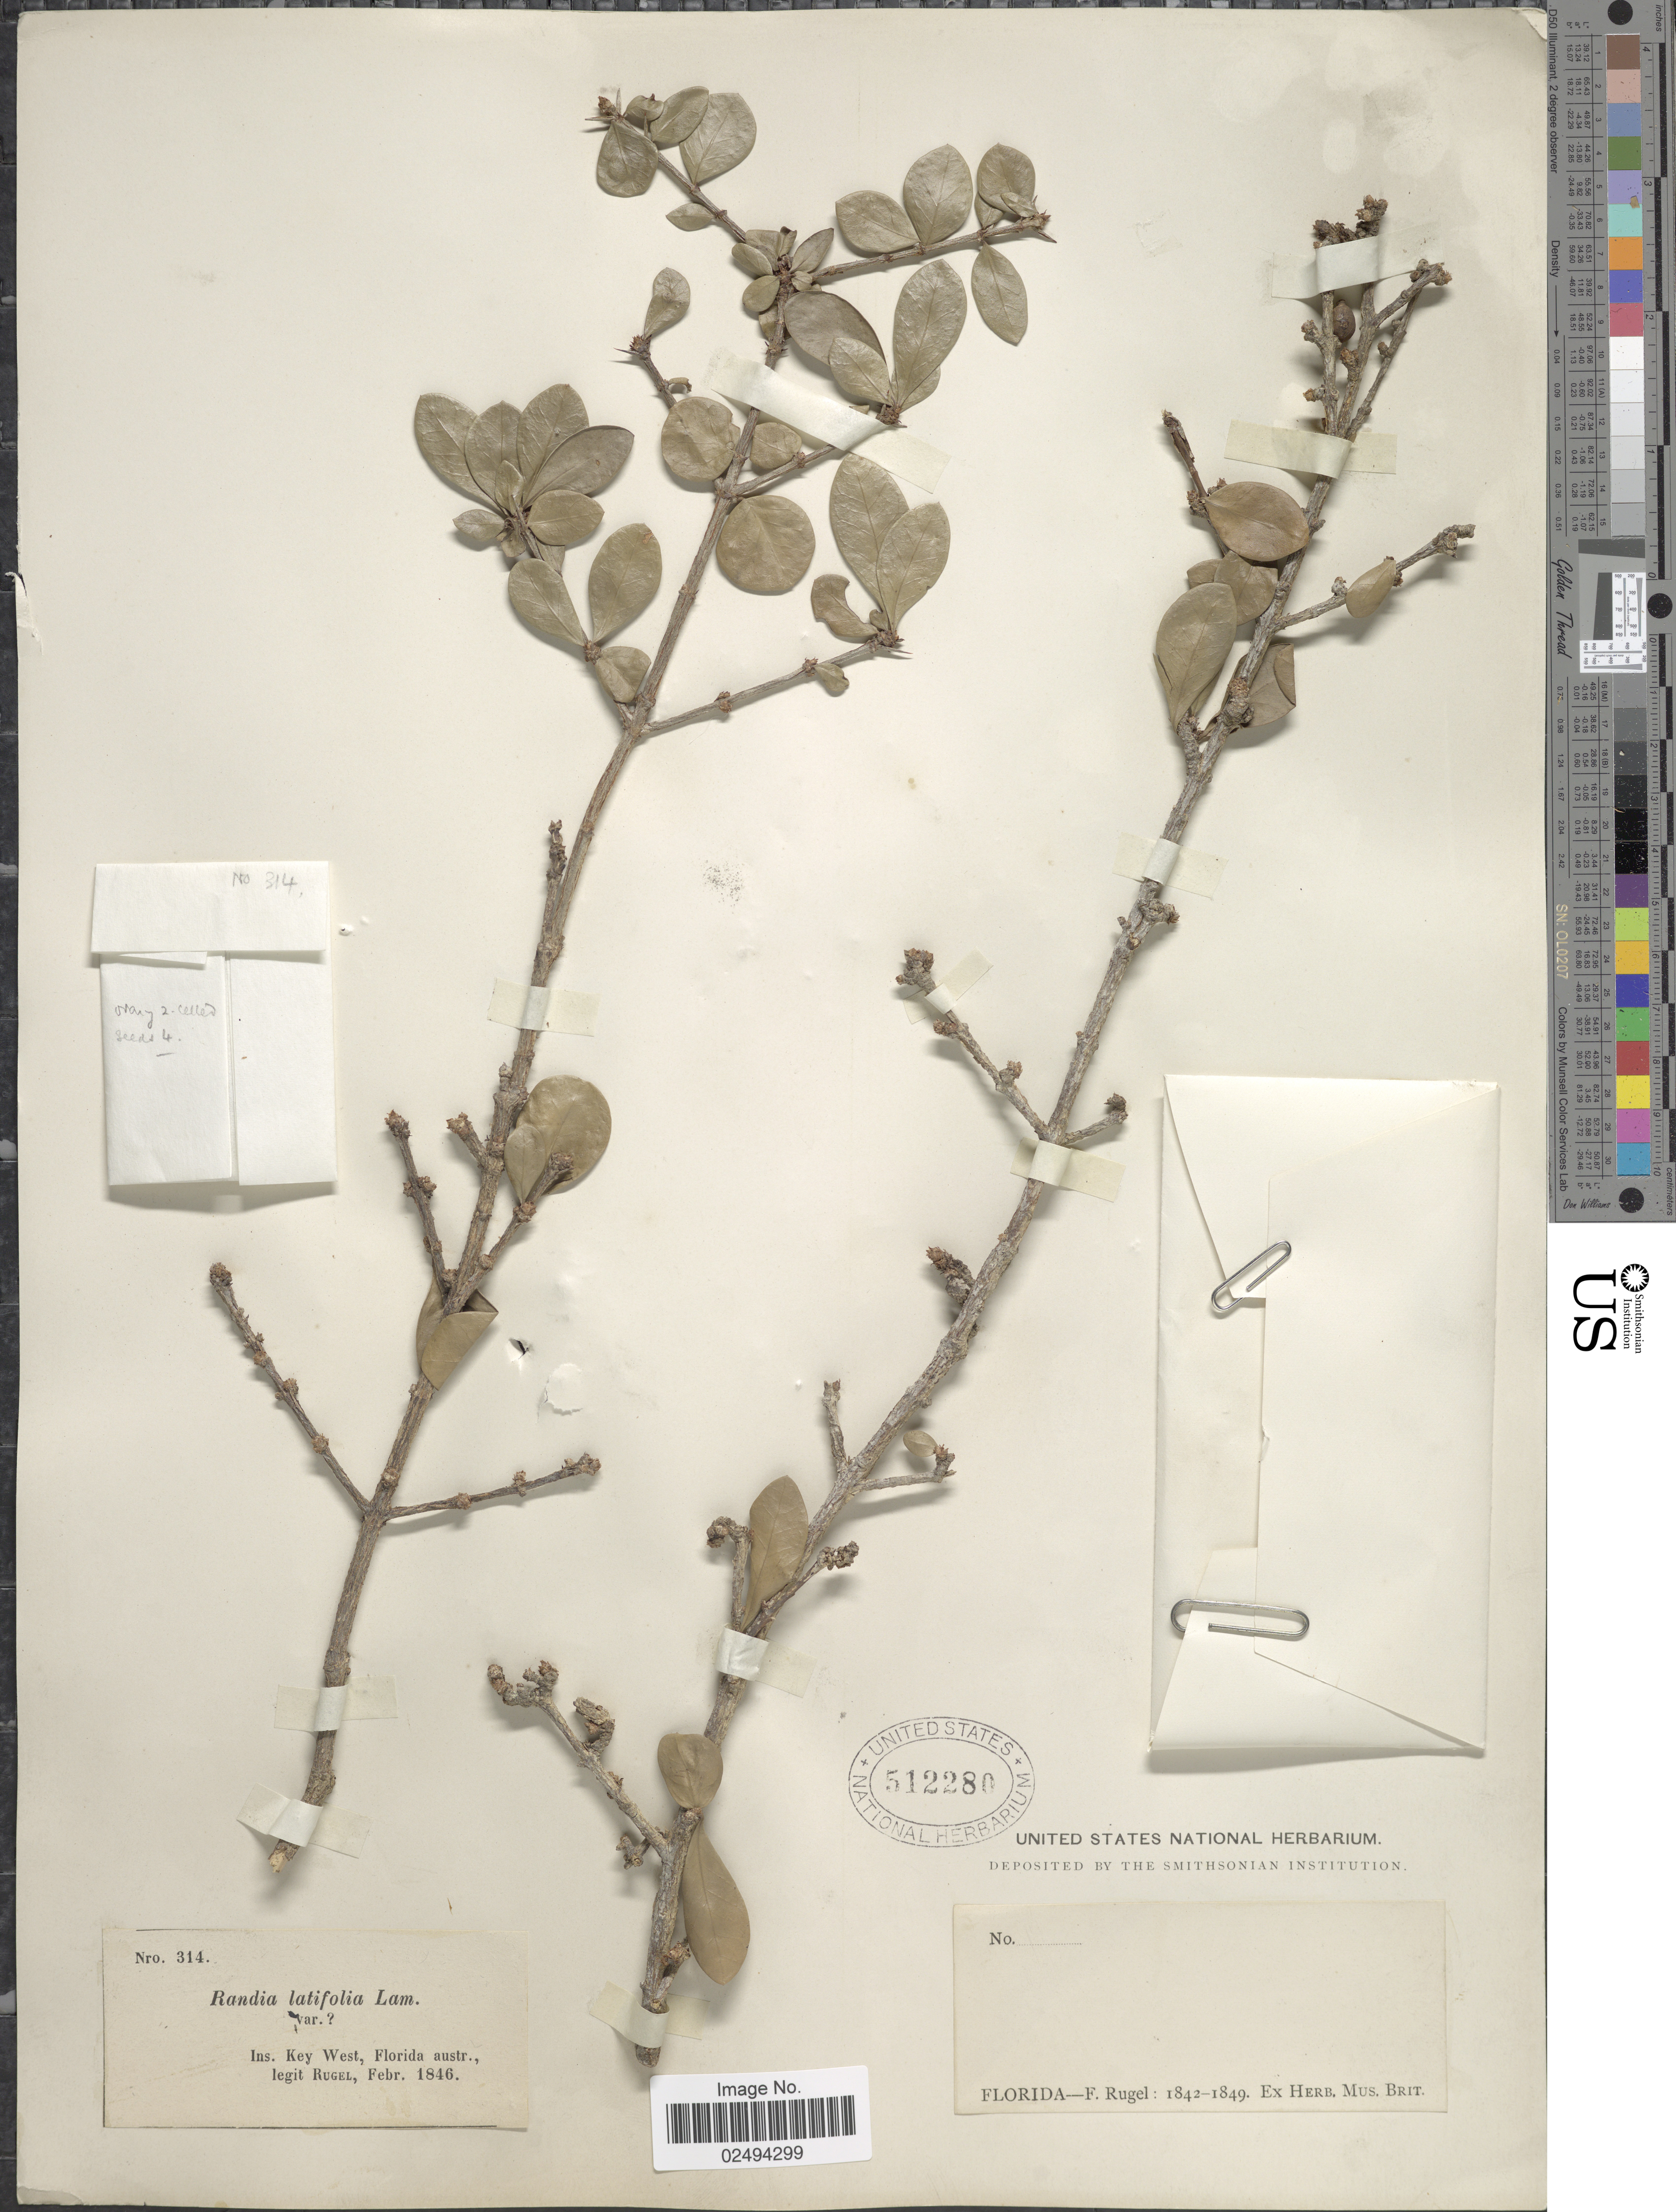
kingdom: Plantae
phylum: Tracheophyta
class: Magnoliopsida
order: Gentianales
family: Rubiaceae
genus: Randia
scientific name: Randia aculeata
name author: L.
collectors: Rugel, --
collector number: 314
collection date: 1846-02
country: United States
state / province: Florida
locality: Ins Key West, Florida austr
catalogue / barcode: US 512280